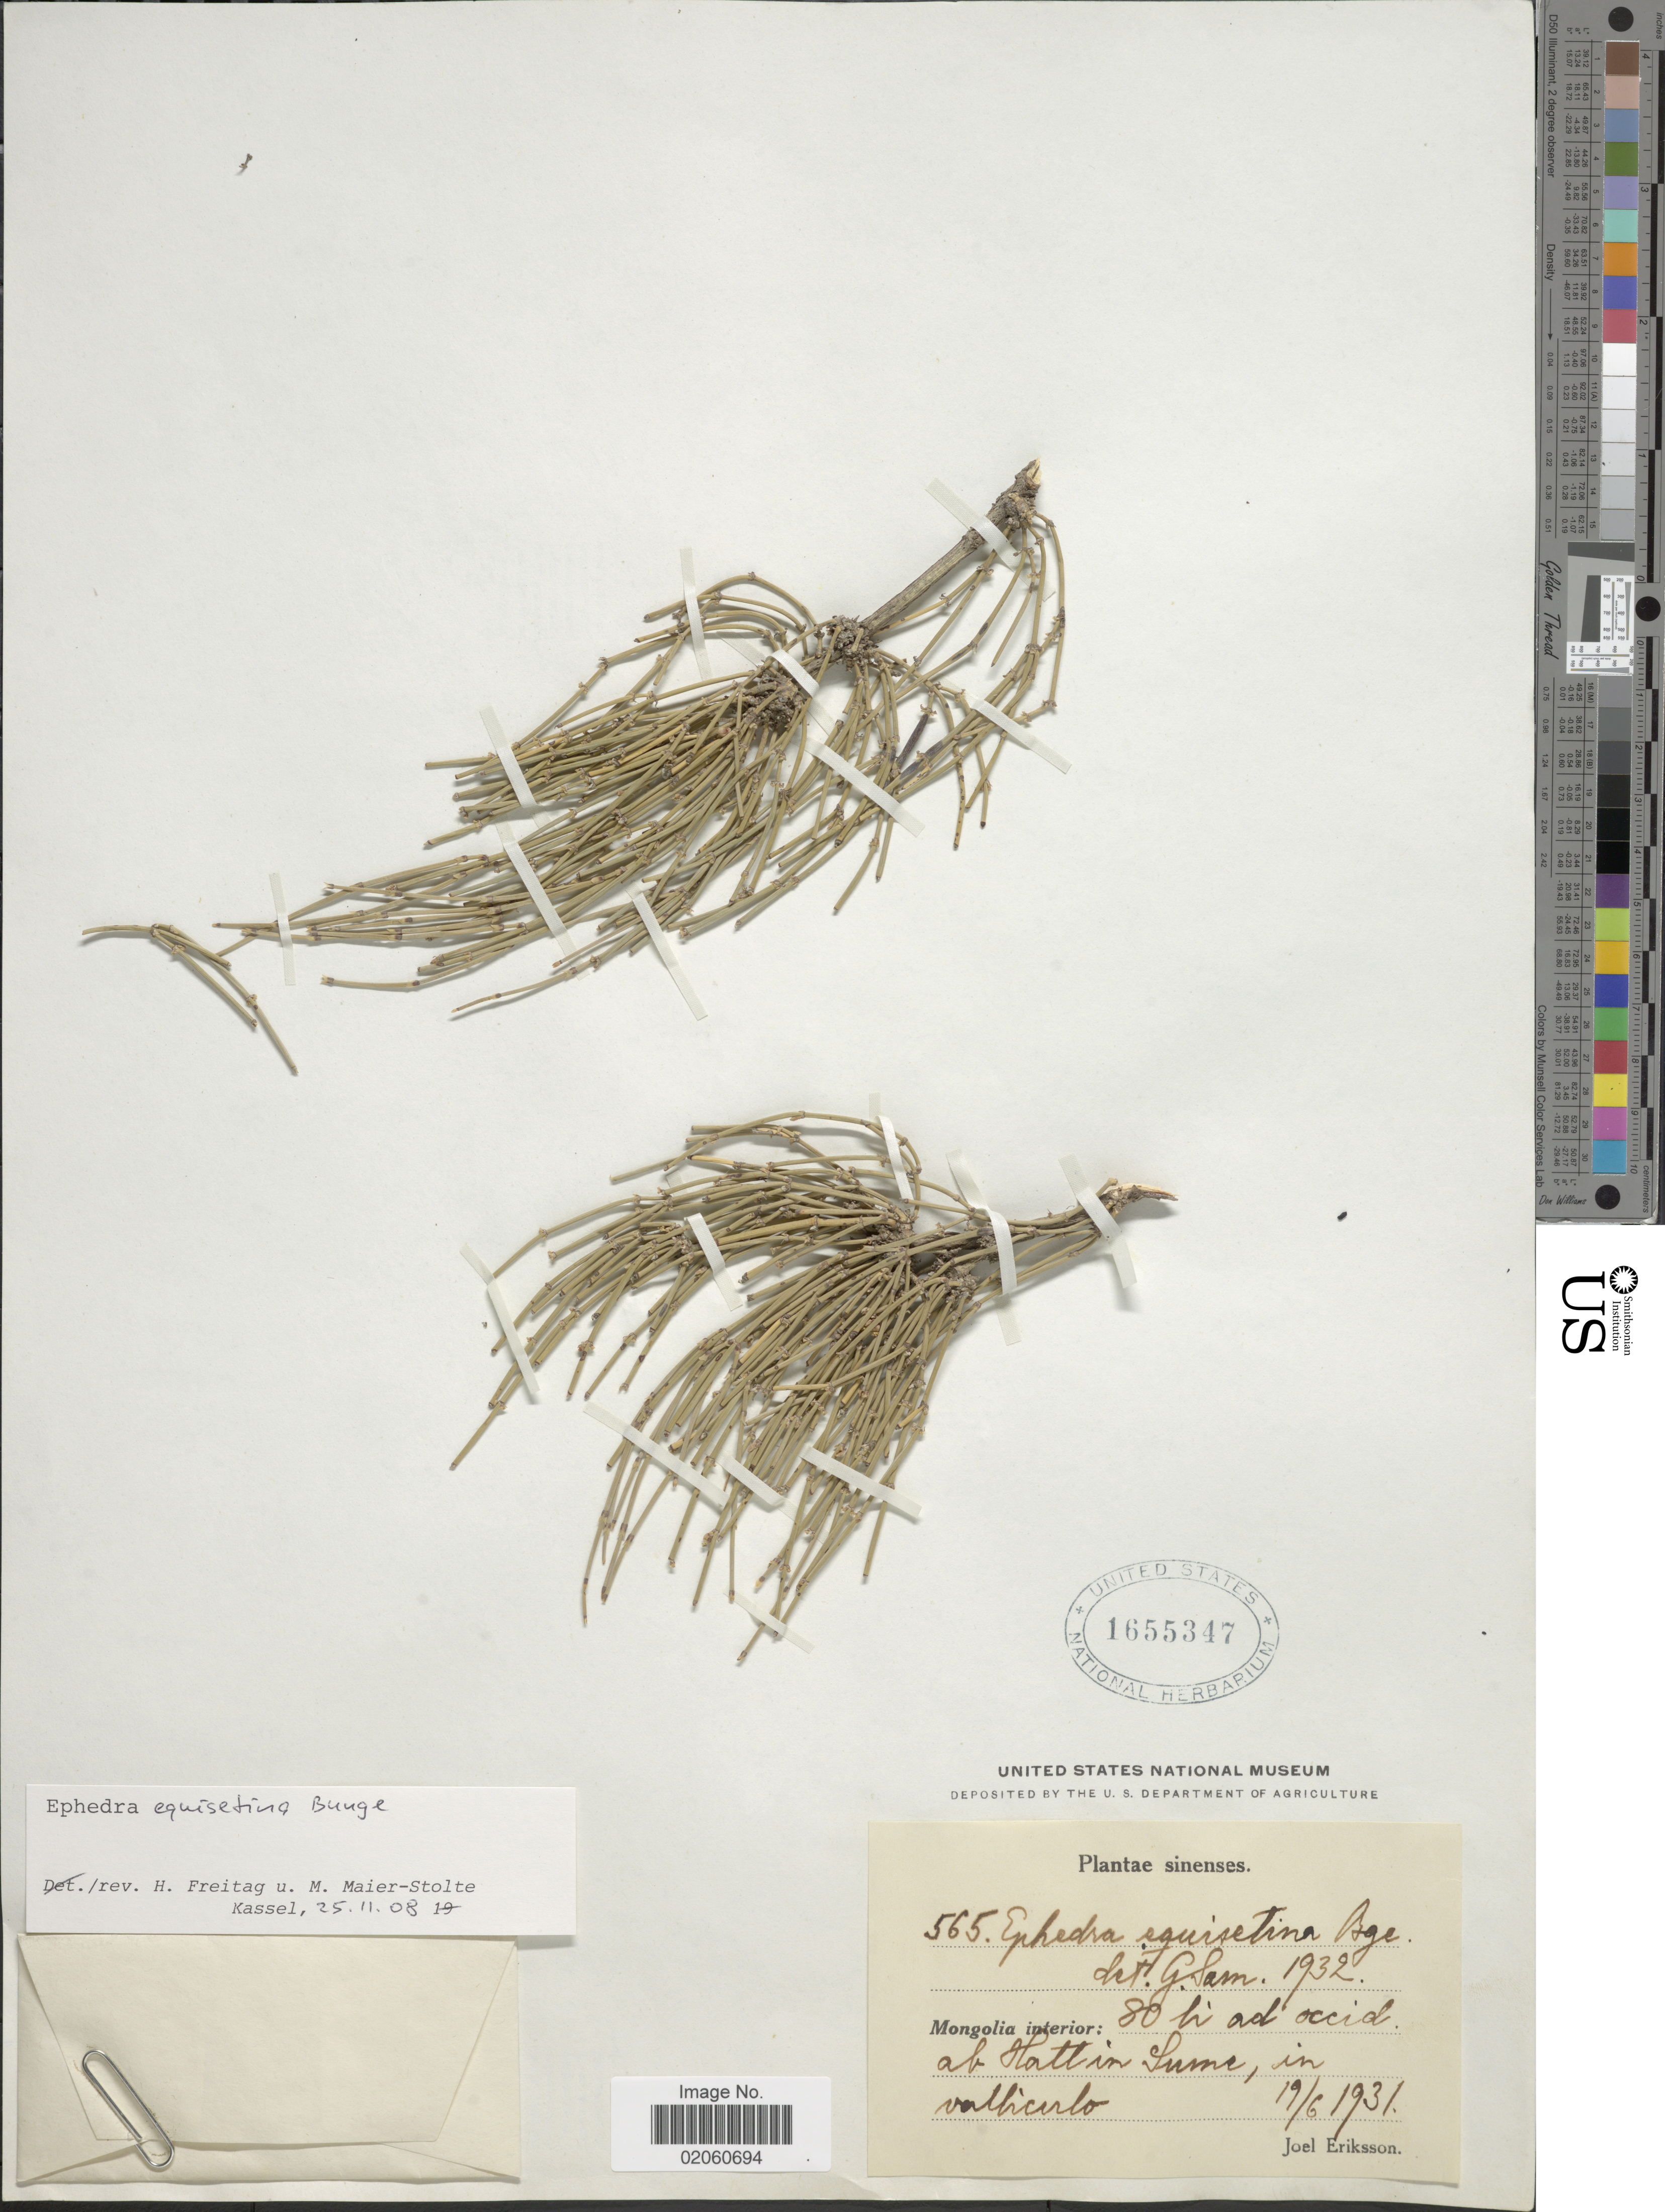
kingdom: Plantae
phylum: Tracheophyta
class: Gnetopsida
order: Ephedrales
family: Ephedraceae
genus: Ephedra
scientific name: Ephedra equisetina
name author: Bunge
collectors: J. Eriksson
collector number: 565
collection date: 1931-06-19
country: China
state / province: Nei Monggol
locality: Sinensis, Mongolia interior: So hi ad occid. ab Hattin Lume, in vollicerlo. [interpreted]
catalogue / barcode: US 1655347